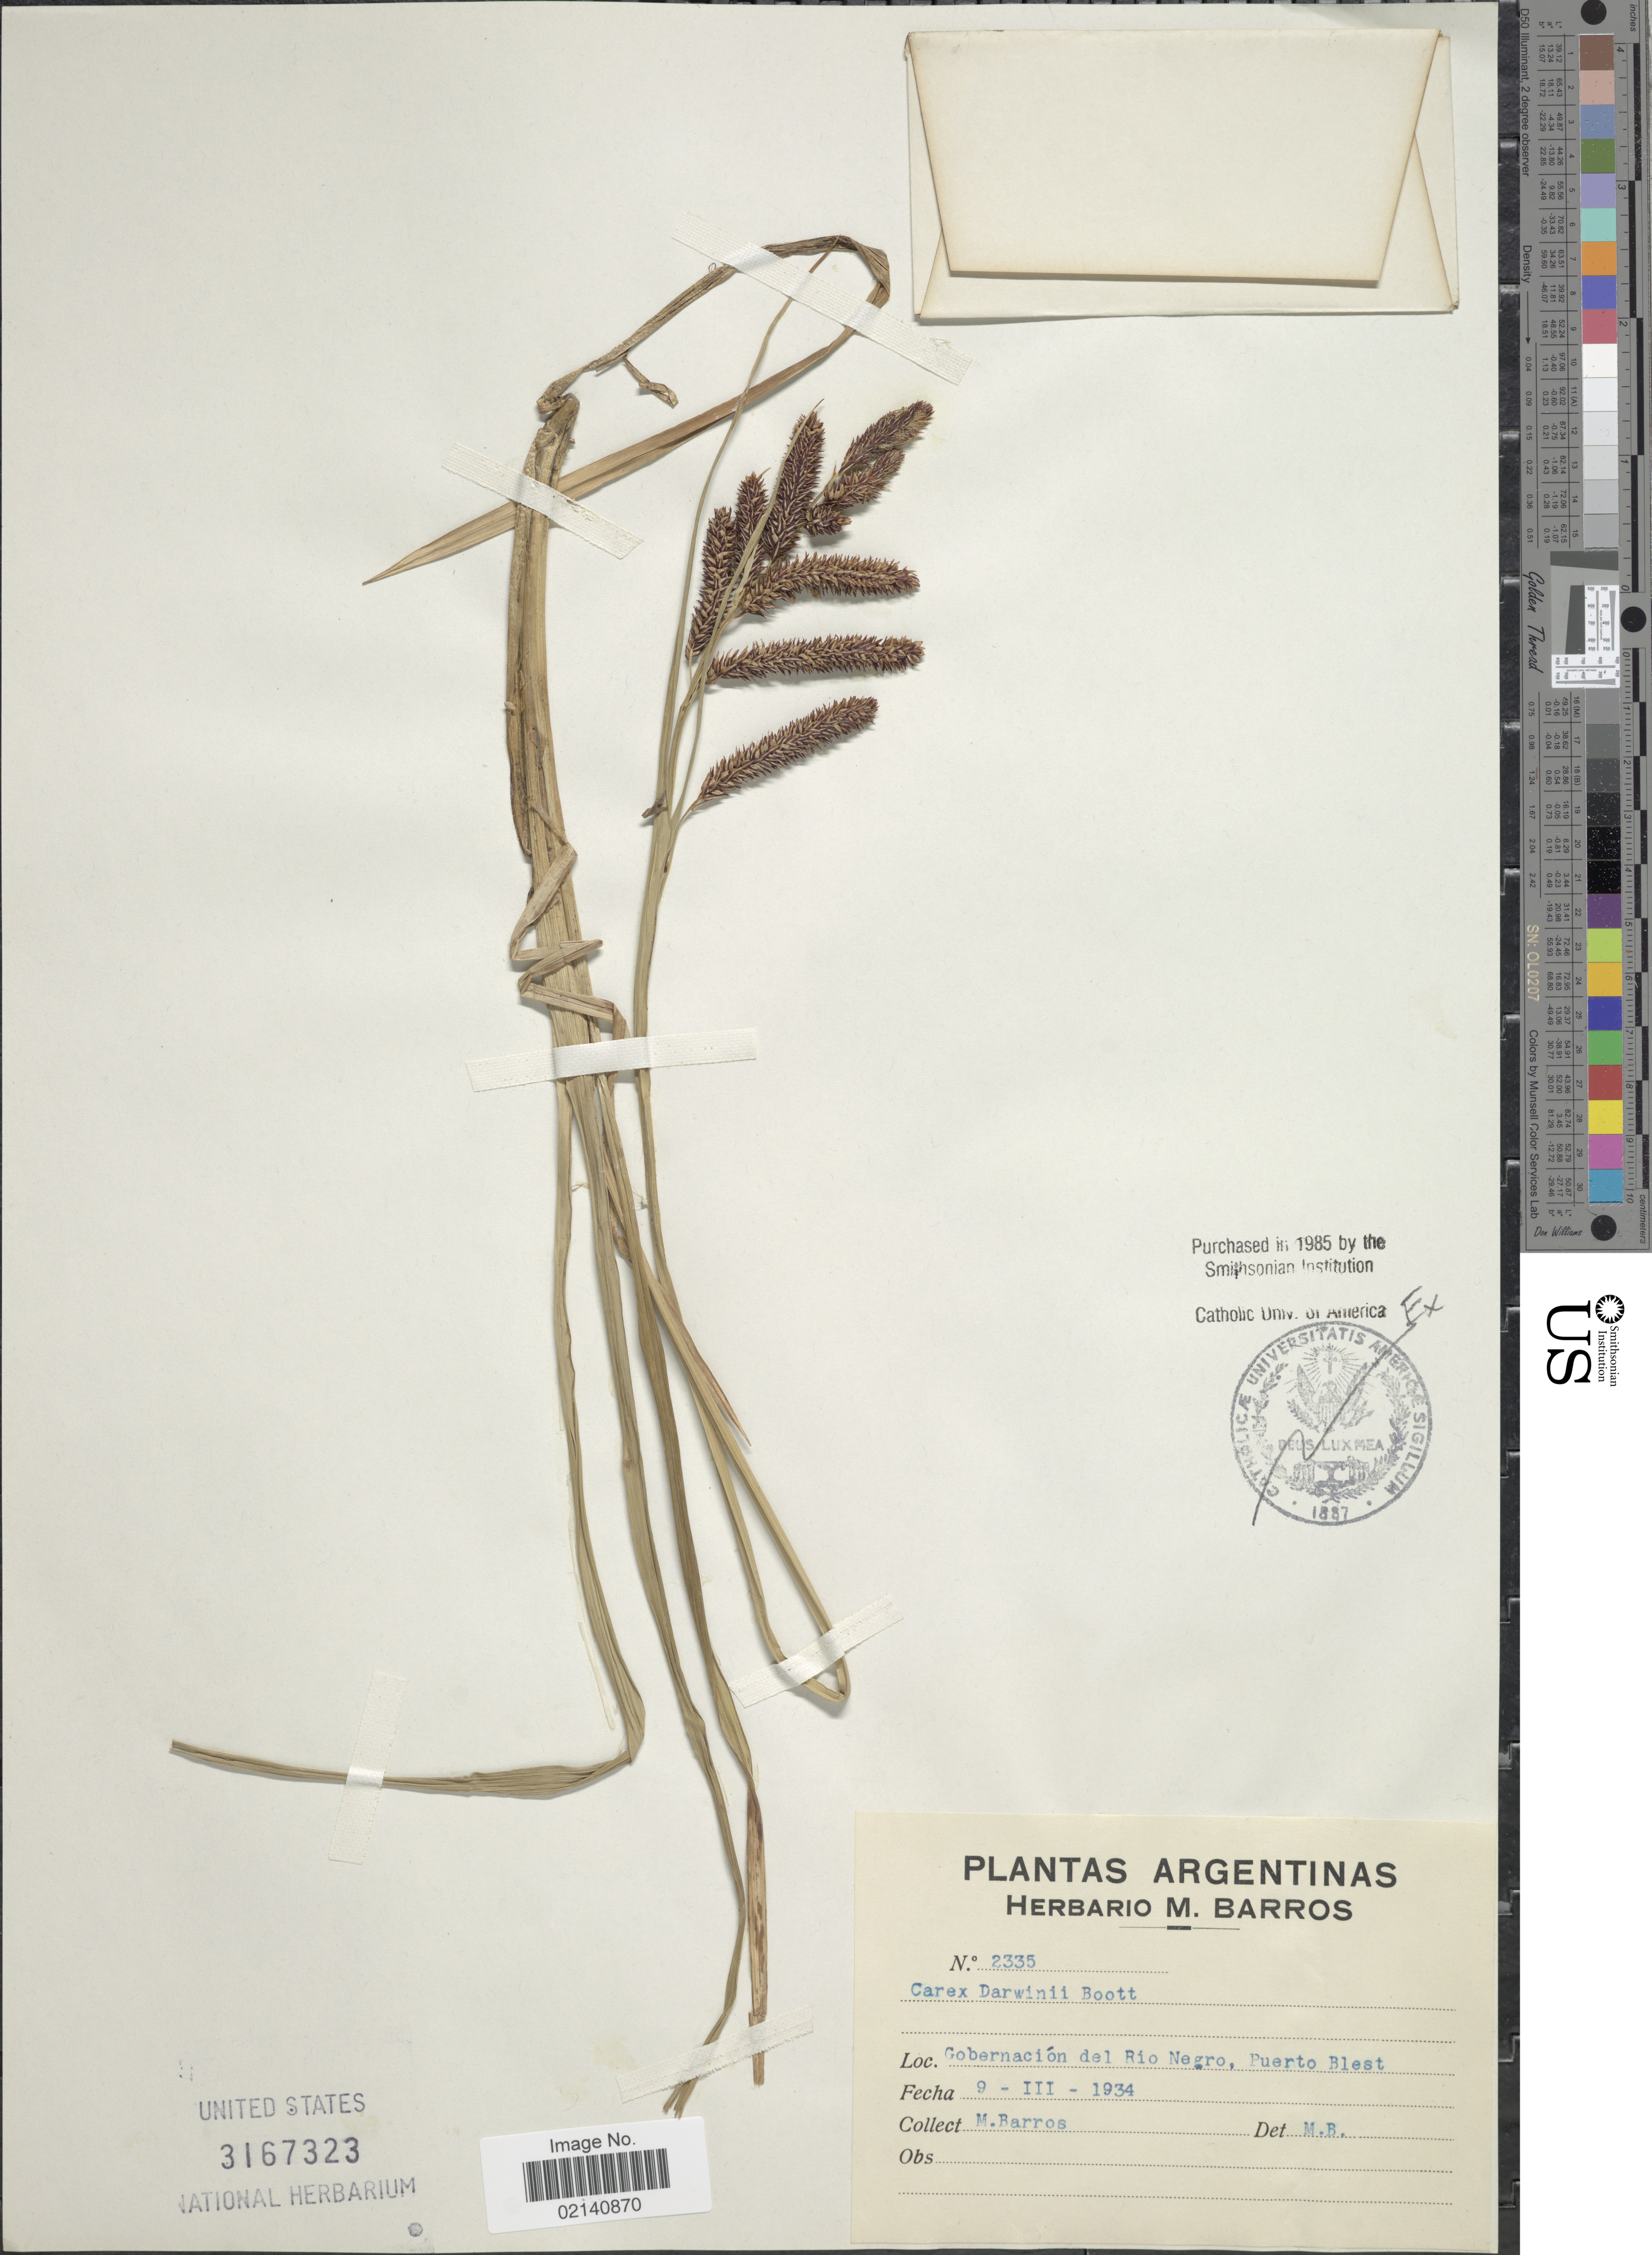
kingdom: Plantae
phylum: Tracheophyta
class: Liliopsida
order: Poales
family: Cyperaceae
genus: Carex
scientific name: Carex darwinii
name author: Boott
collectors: M. Barros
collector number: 2335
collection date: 1934-03-09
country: Argentina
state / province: Rio Negro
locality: Gobernacion del Rio Negro, Puerto Blest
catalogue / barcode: US 3167323